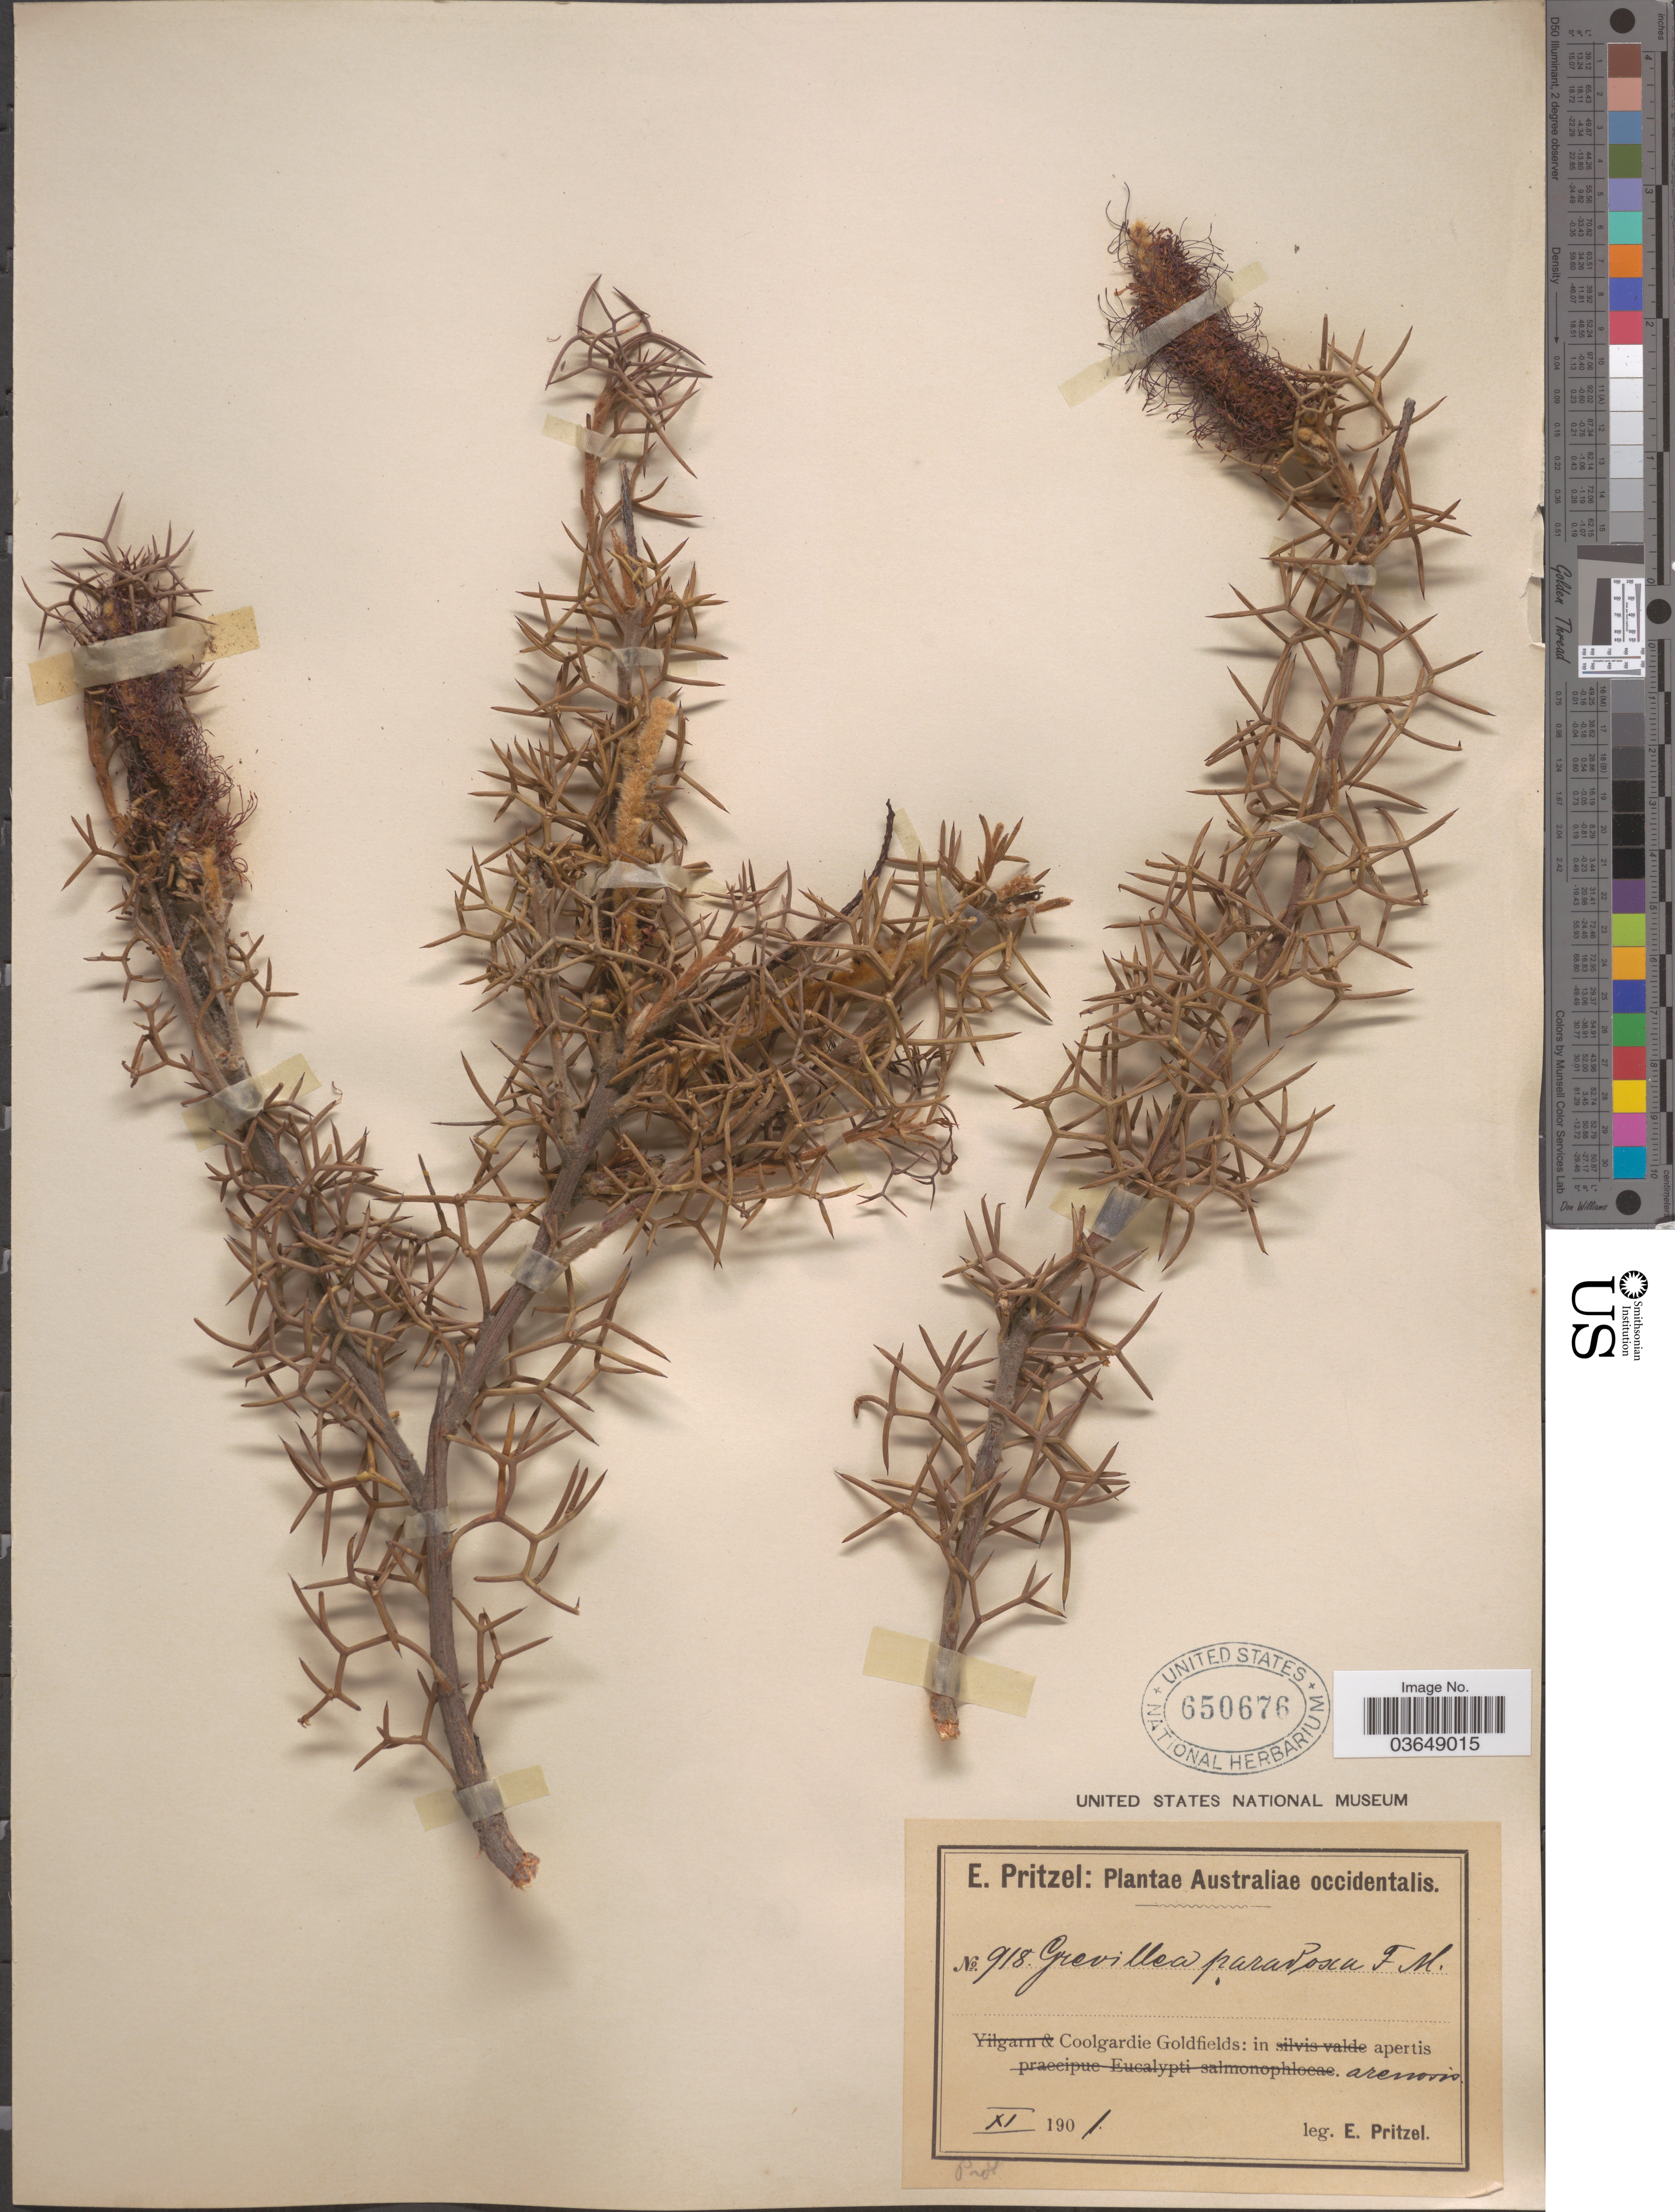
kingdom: Plantae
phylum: Tracheophyta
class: Magnoliopsida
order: Proteales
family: Proteaceae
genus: Grevillea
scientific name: Grevillea paradoxa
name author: F. Muell.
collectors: E. G. Pritzel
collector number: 918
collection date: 1901-11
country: Australia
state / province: Western Australia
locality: Australiae occidentalis. Coolgardie Goldfields.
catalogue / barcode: US 650676